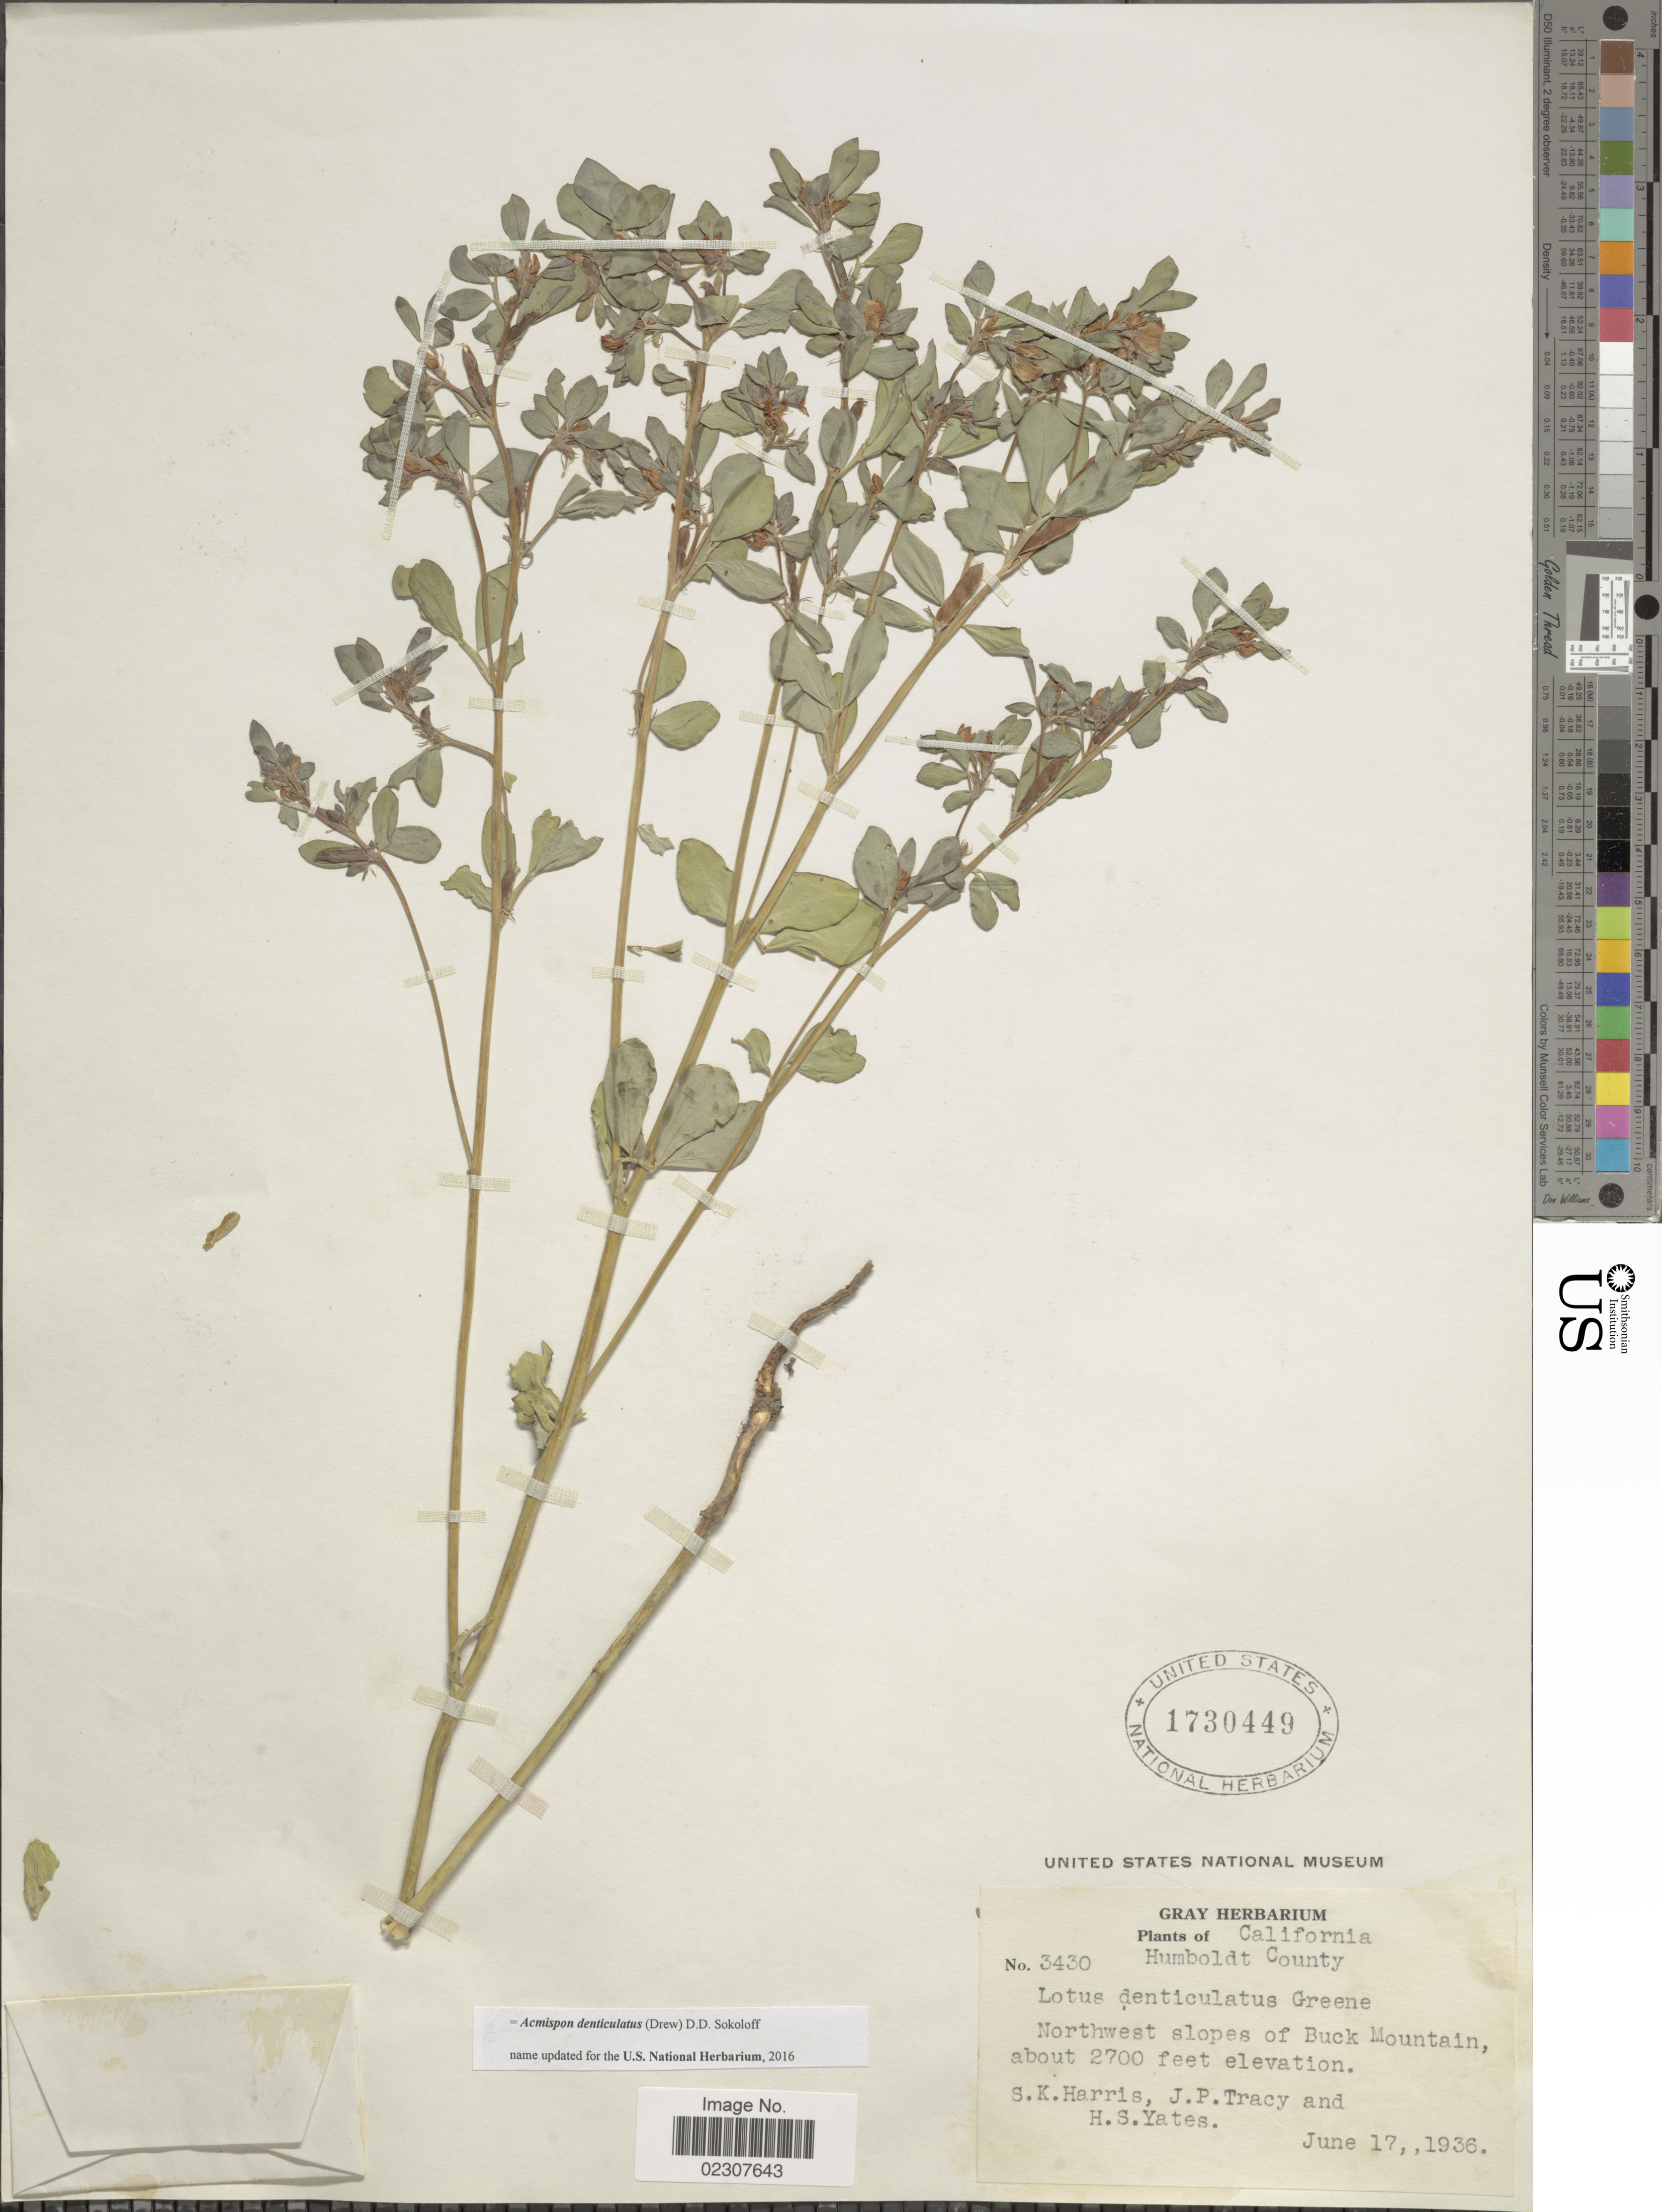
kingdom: Plantae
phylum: Tracheophyta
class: Magnoliopsida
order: Fabales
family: Fabaceae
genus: Acmispon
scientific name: Acmispon denticulatus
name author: (Drew) D.D. Sokoloff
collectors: S. K. Harris, J. Tracy & H. S. Yates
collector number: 3430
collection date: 1936-06-17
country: United States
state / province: California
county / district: Humboldt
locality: Humboldt County, Northwest slopes of Buck Mountain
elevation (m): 823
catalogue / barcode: US 1730449